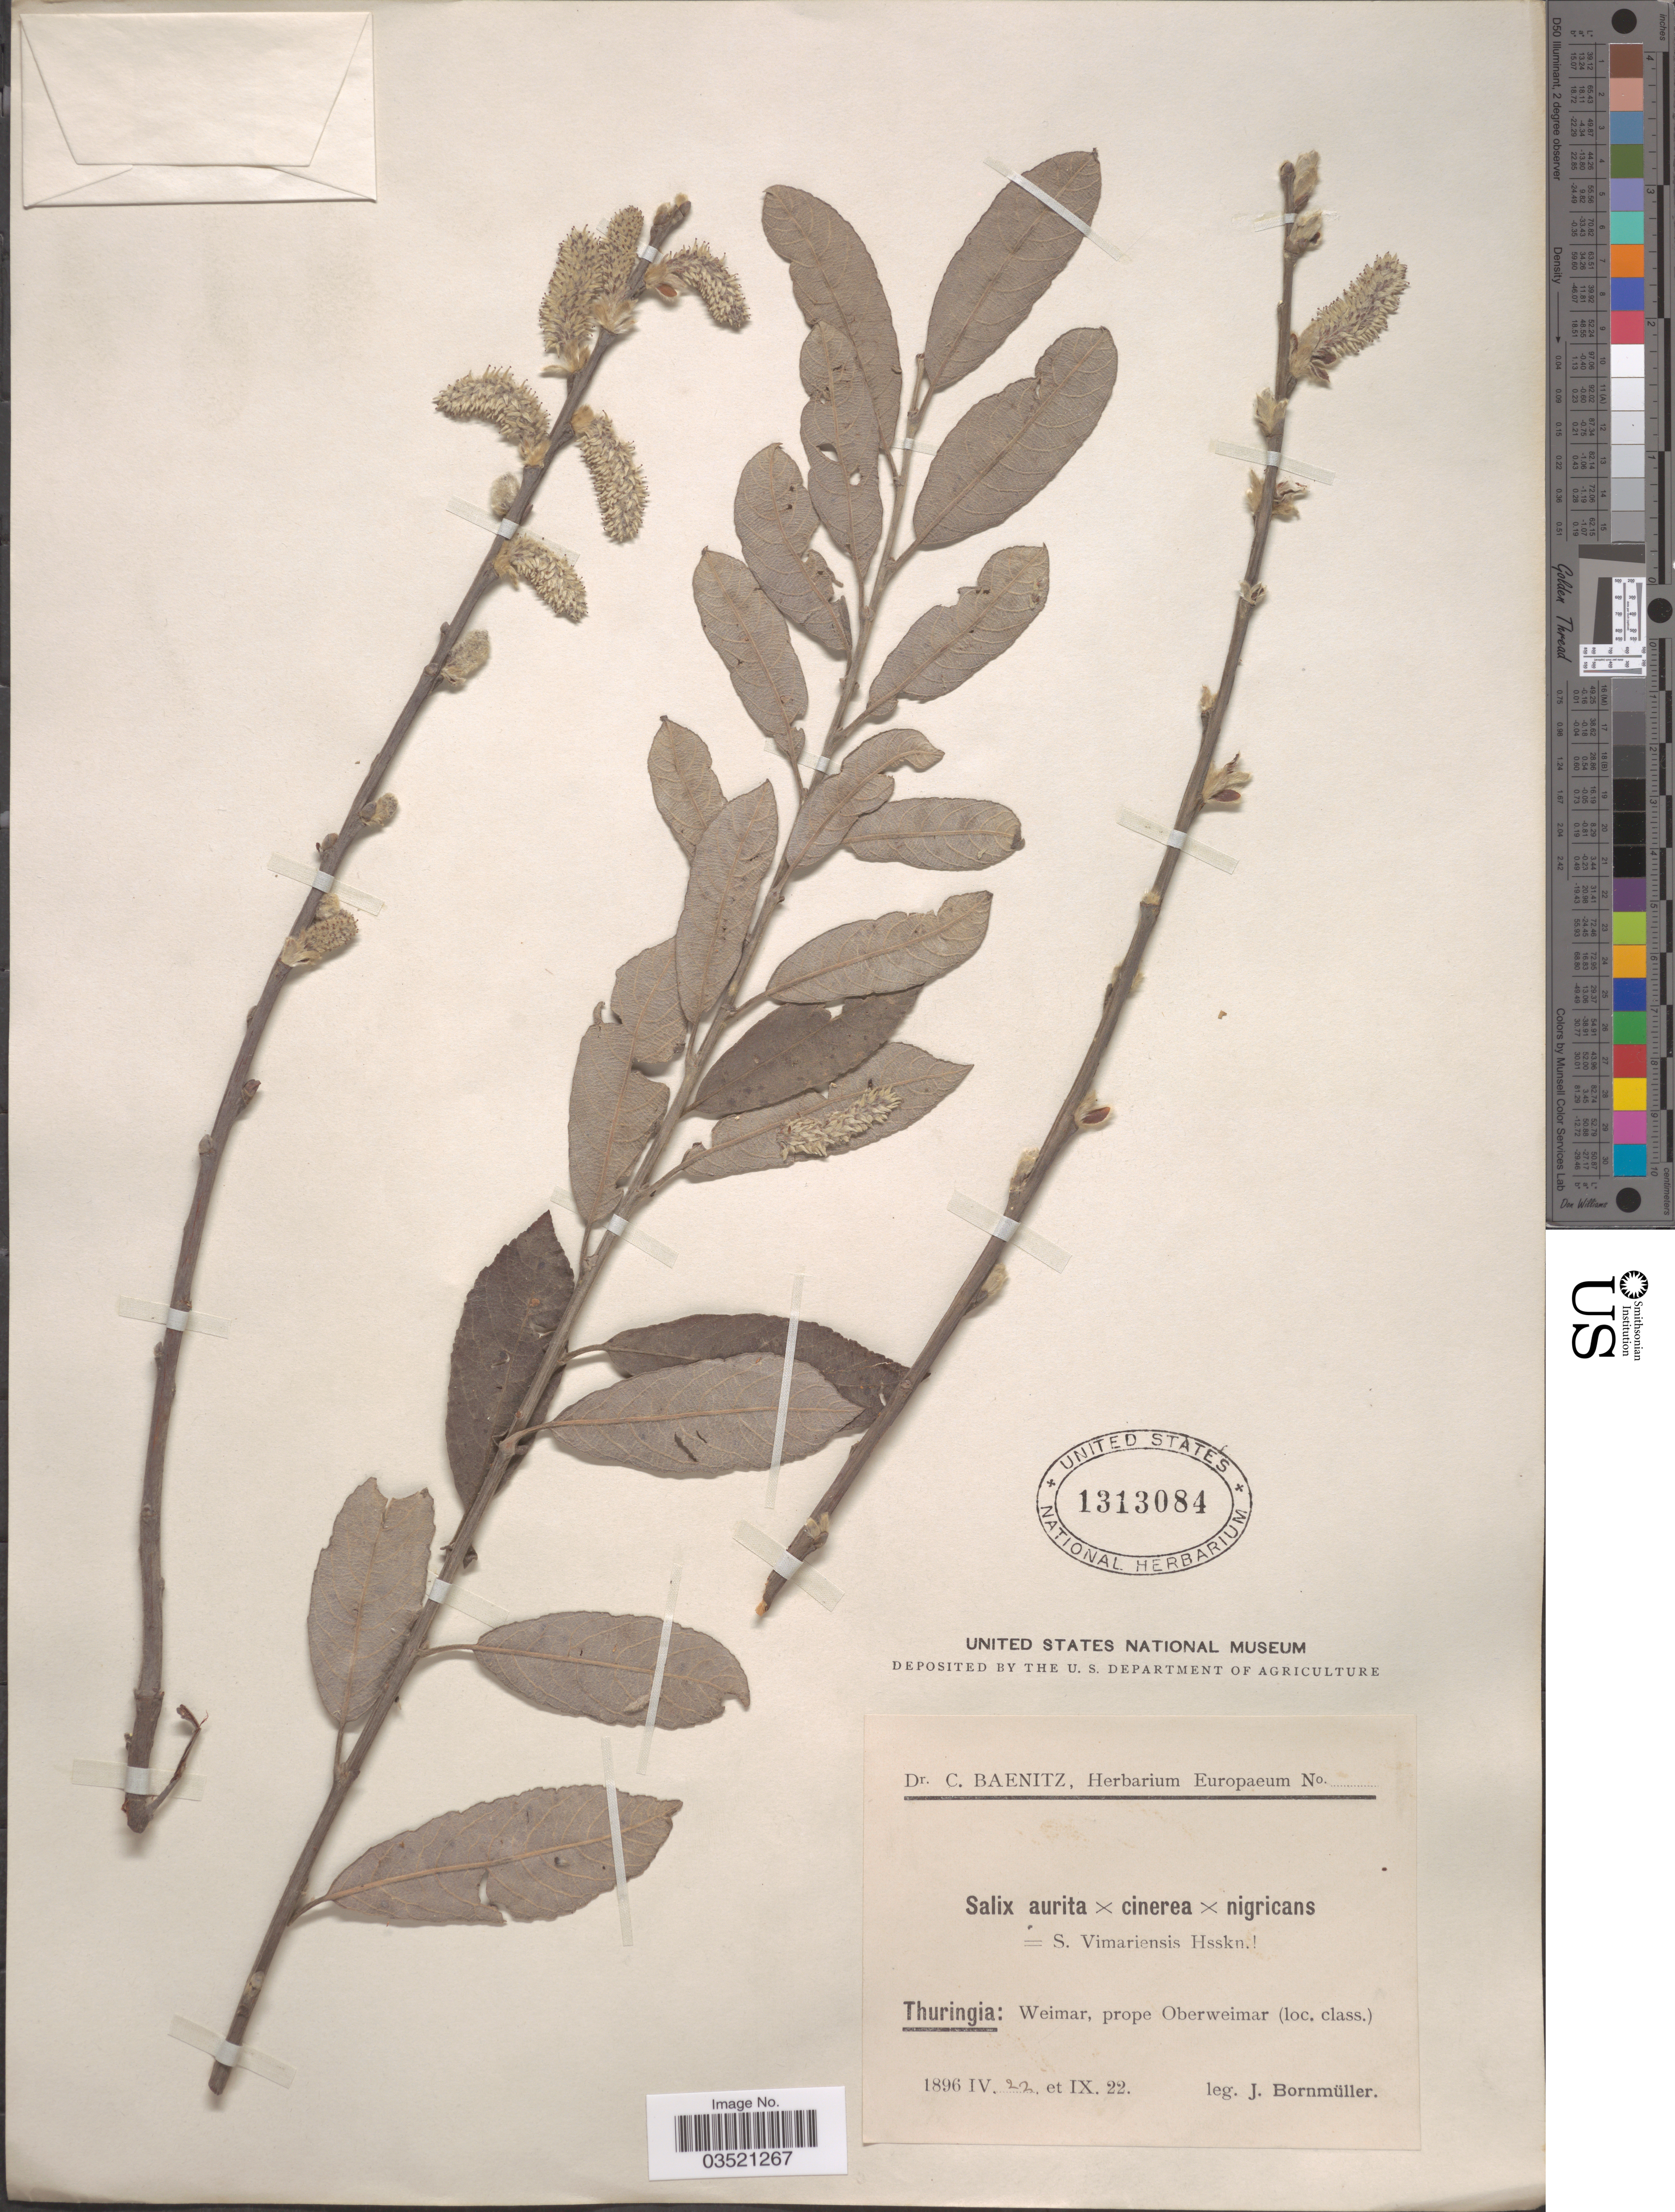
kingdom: Plantae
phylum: Tracheophyta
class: Magnoliopsida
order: Malpighiales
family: Salicaceae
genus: Salix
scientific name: Salix x viminariensis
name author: Hausskn.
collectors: J. Bornmüller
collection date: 1896-04-22/1896-09-22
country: Germany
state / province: Thuringia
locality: Thuringia: Weimar, prope Oberweimar (loc. class.).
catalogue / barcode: US 1313084